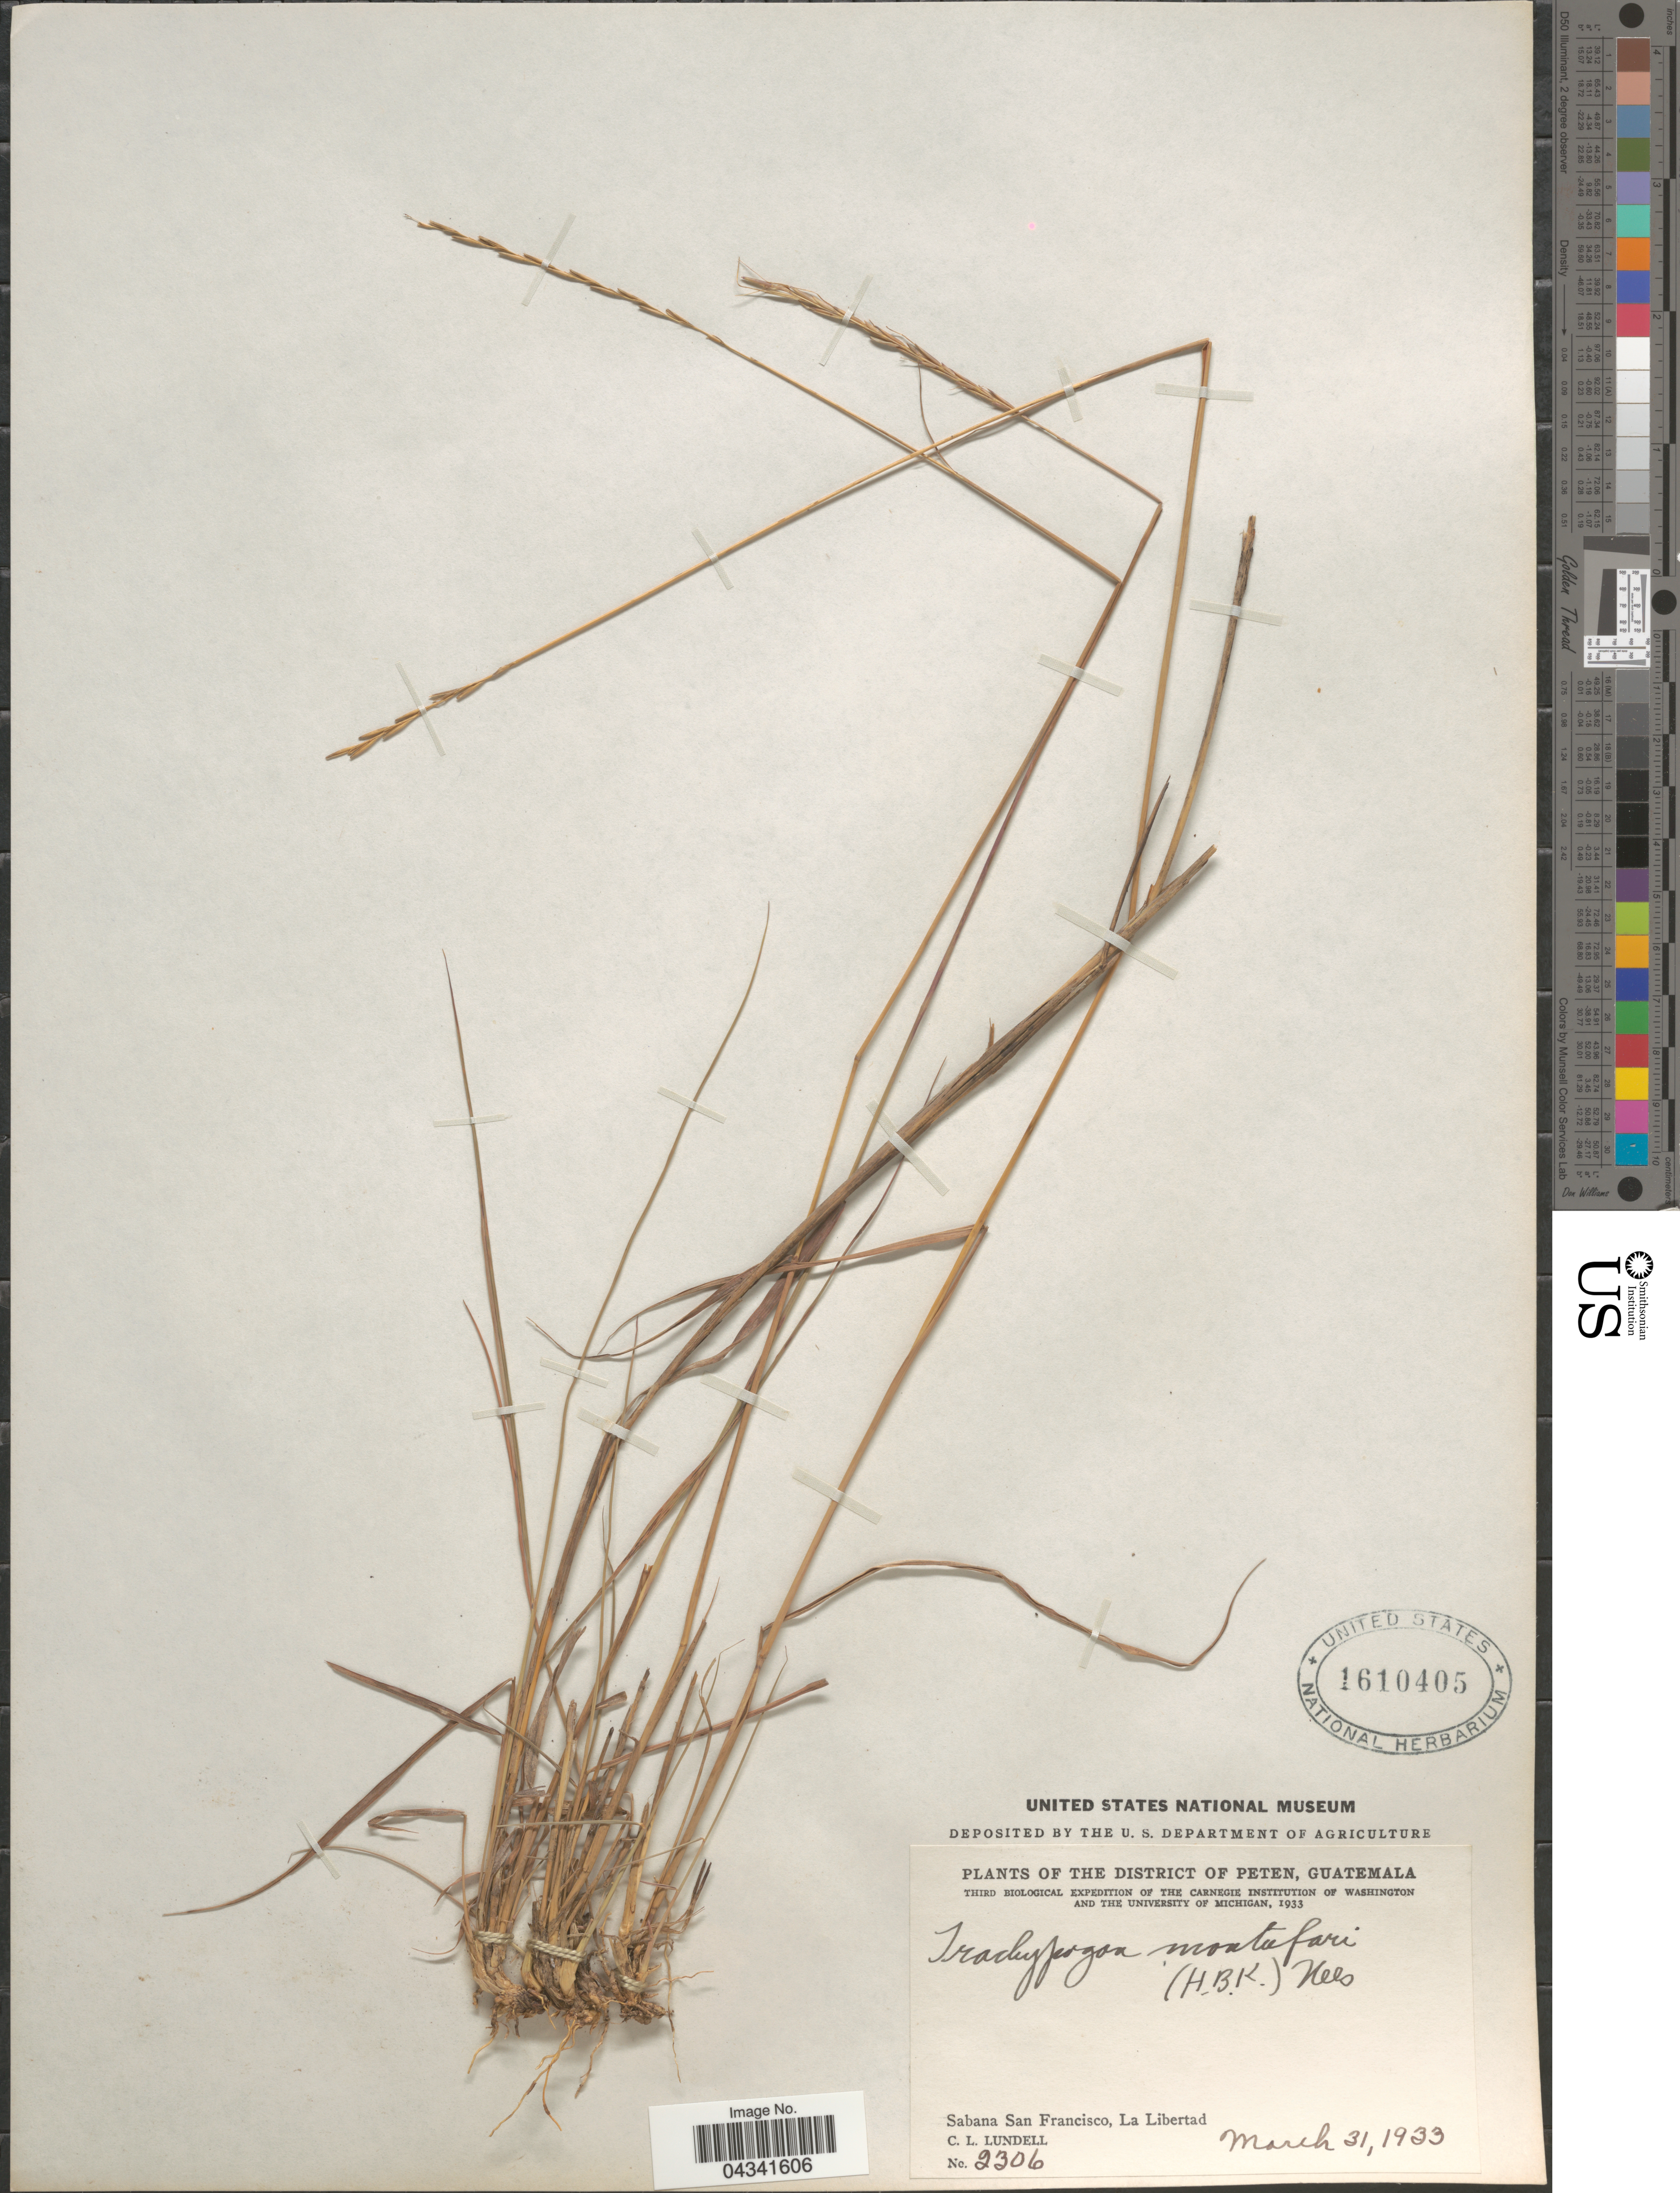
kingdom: Plantae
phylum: Tracheophyta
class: Liliopsida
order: Poales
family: Poaceae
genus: Trachypogon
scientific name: Trachypogon spicatus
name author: (L. f.) Kuntze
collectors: C. L. Lundell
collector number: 2306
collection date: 1933-03-31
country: Guatemala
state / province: El Peten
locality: The District Of Peten. Third Biological Expedition Of The Carnegie Institution Of Washington And The University Of Michigan, 1933. Sabana San Francisco, La Libertad.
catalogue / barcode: US 1610405